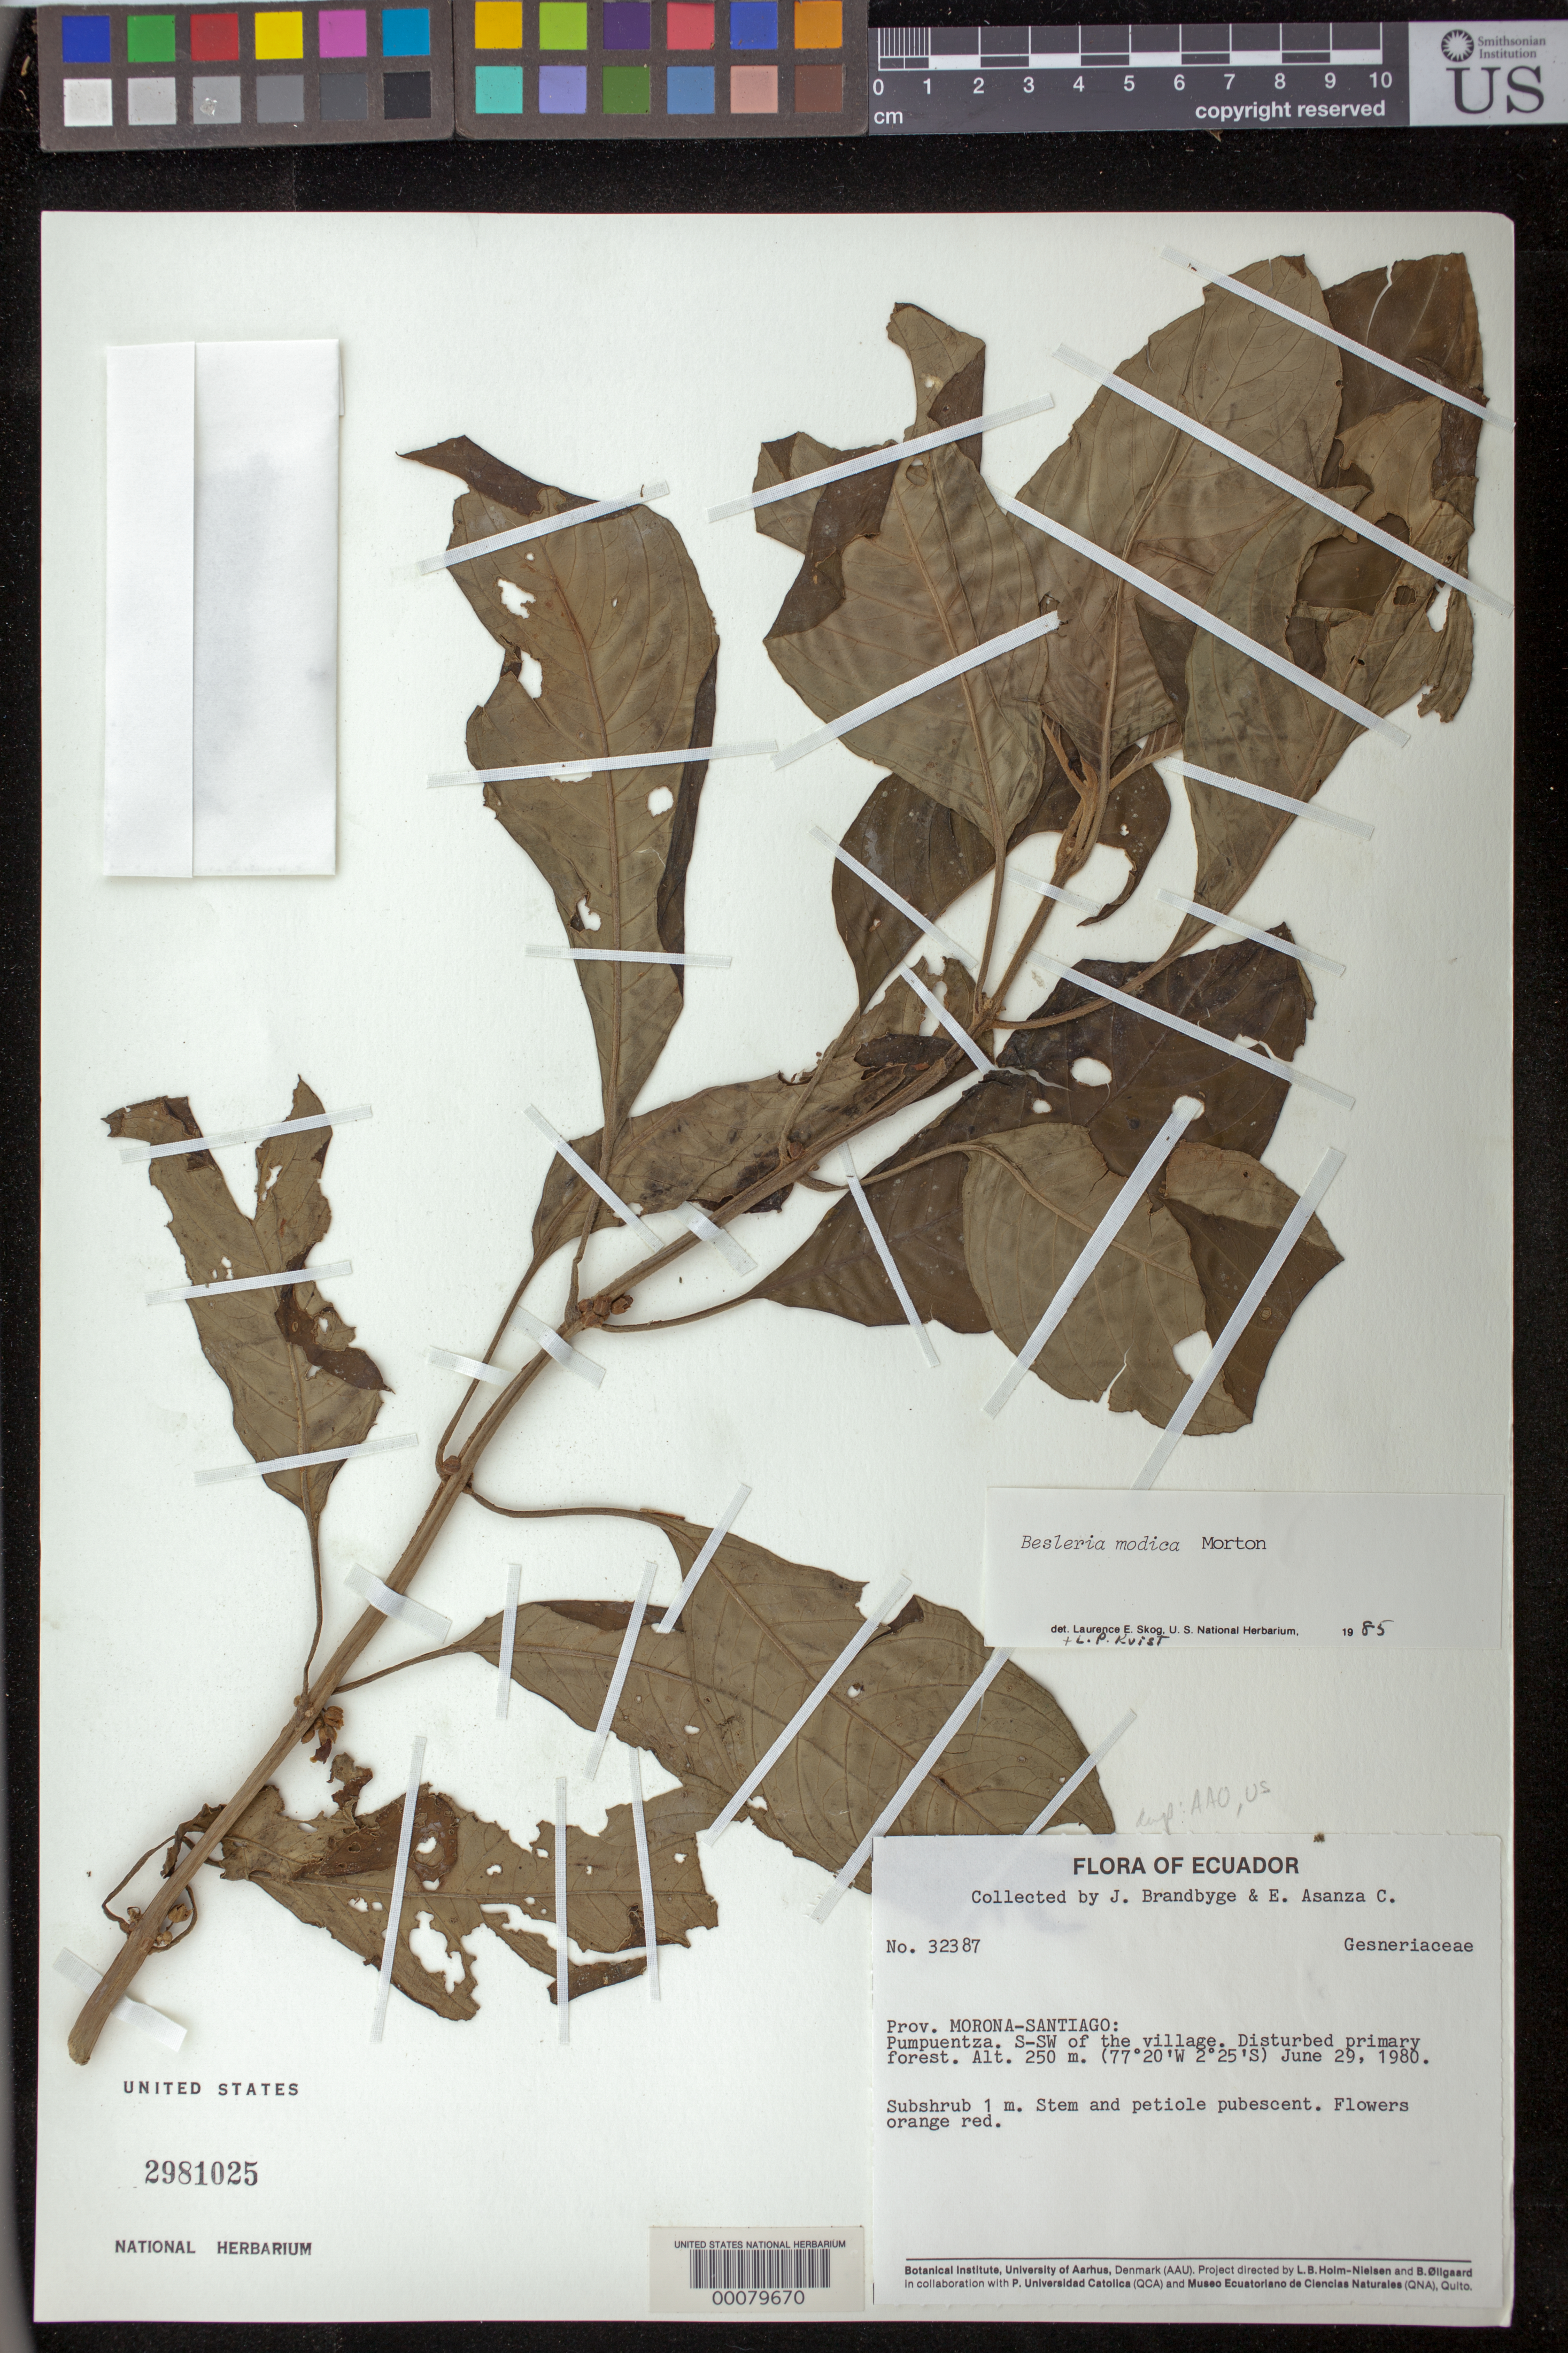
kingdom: Plantae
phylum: Tracheophyta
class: Magnoliopsida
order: Lamiales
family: Gesneriaceae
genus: Besleria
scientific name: Besleria modica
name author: C.V. Morton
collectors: J. Brandbyge & E. Asanza C.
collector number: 32387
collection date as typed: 29 Jun 1980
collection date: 1980-06-29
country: Ecuador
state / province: Morona-Santiago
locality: Pumpuentza, S-SW of the village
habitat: Disturbed primary forest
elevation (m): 250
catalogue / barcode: US 2981025